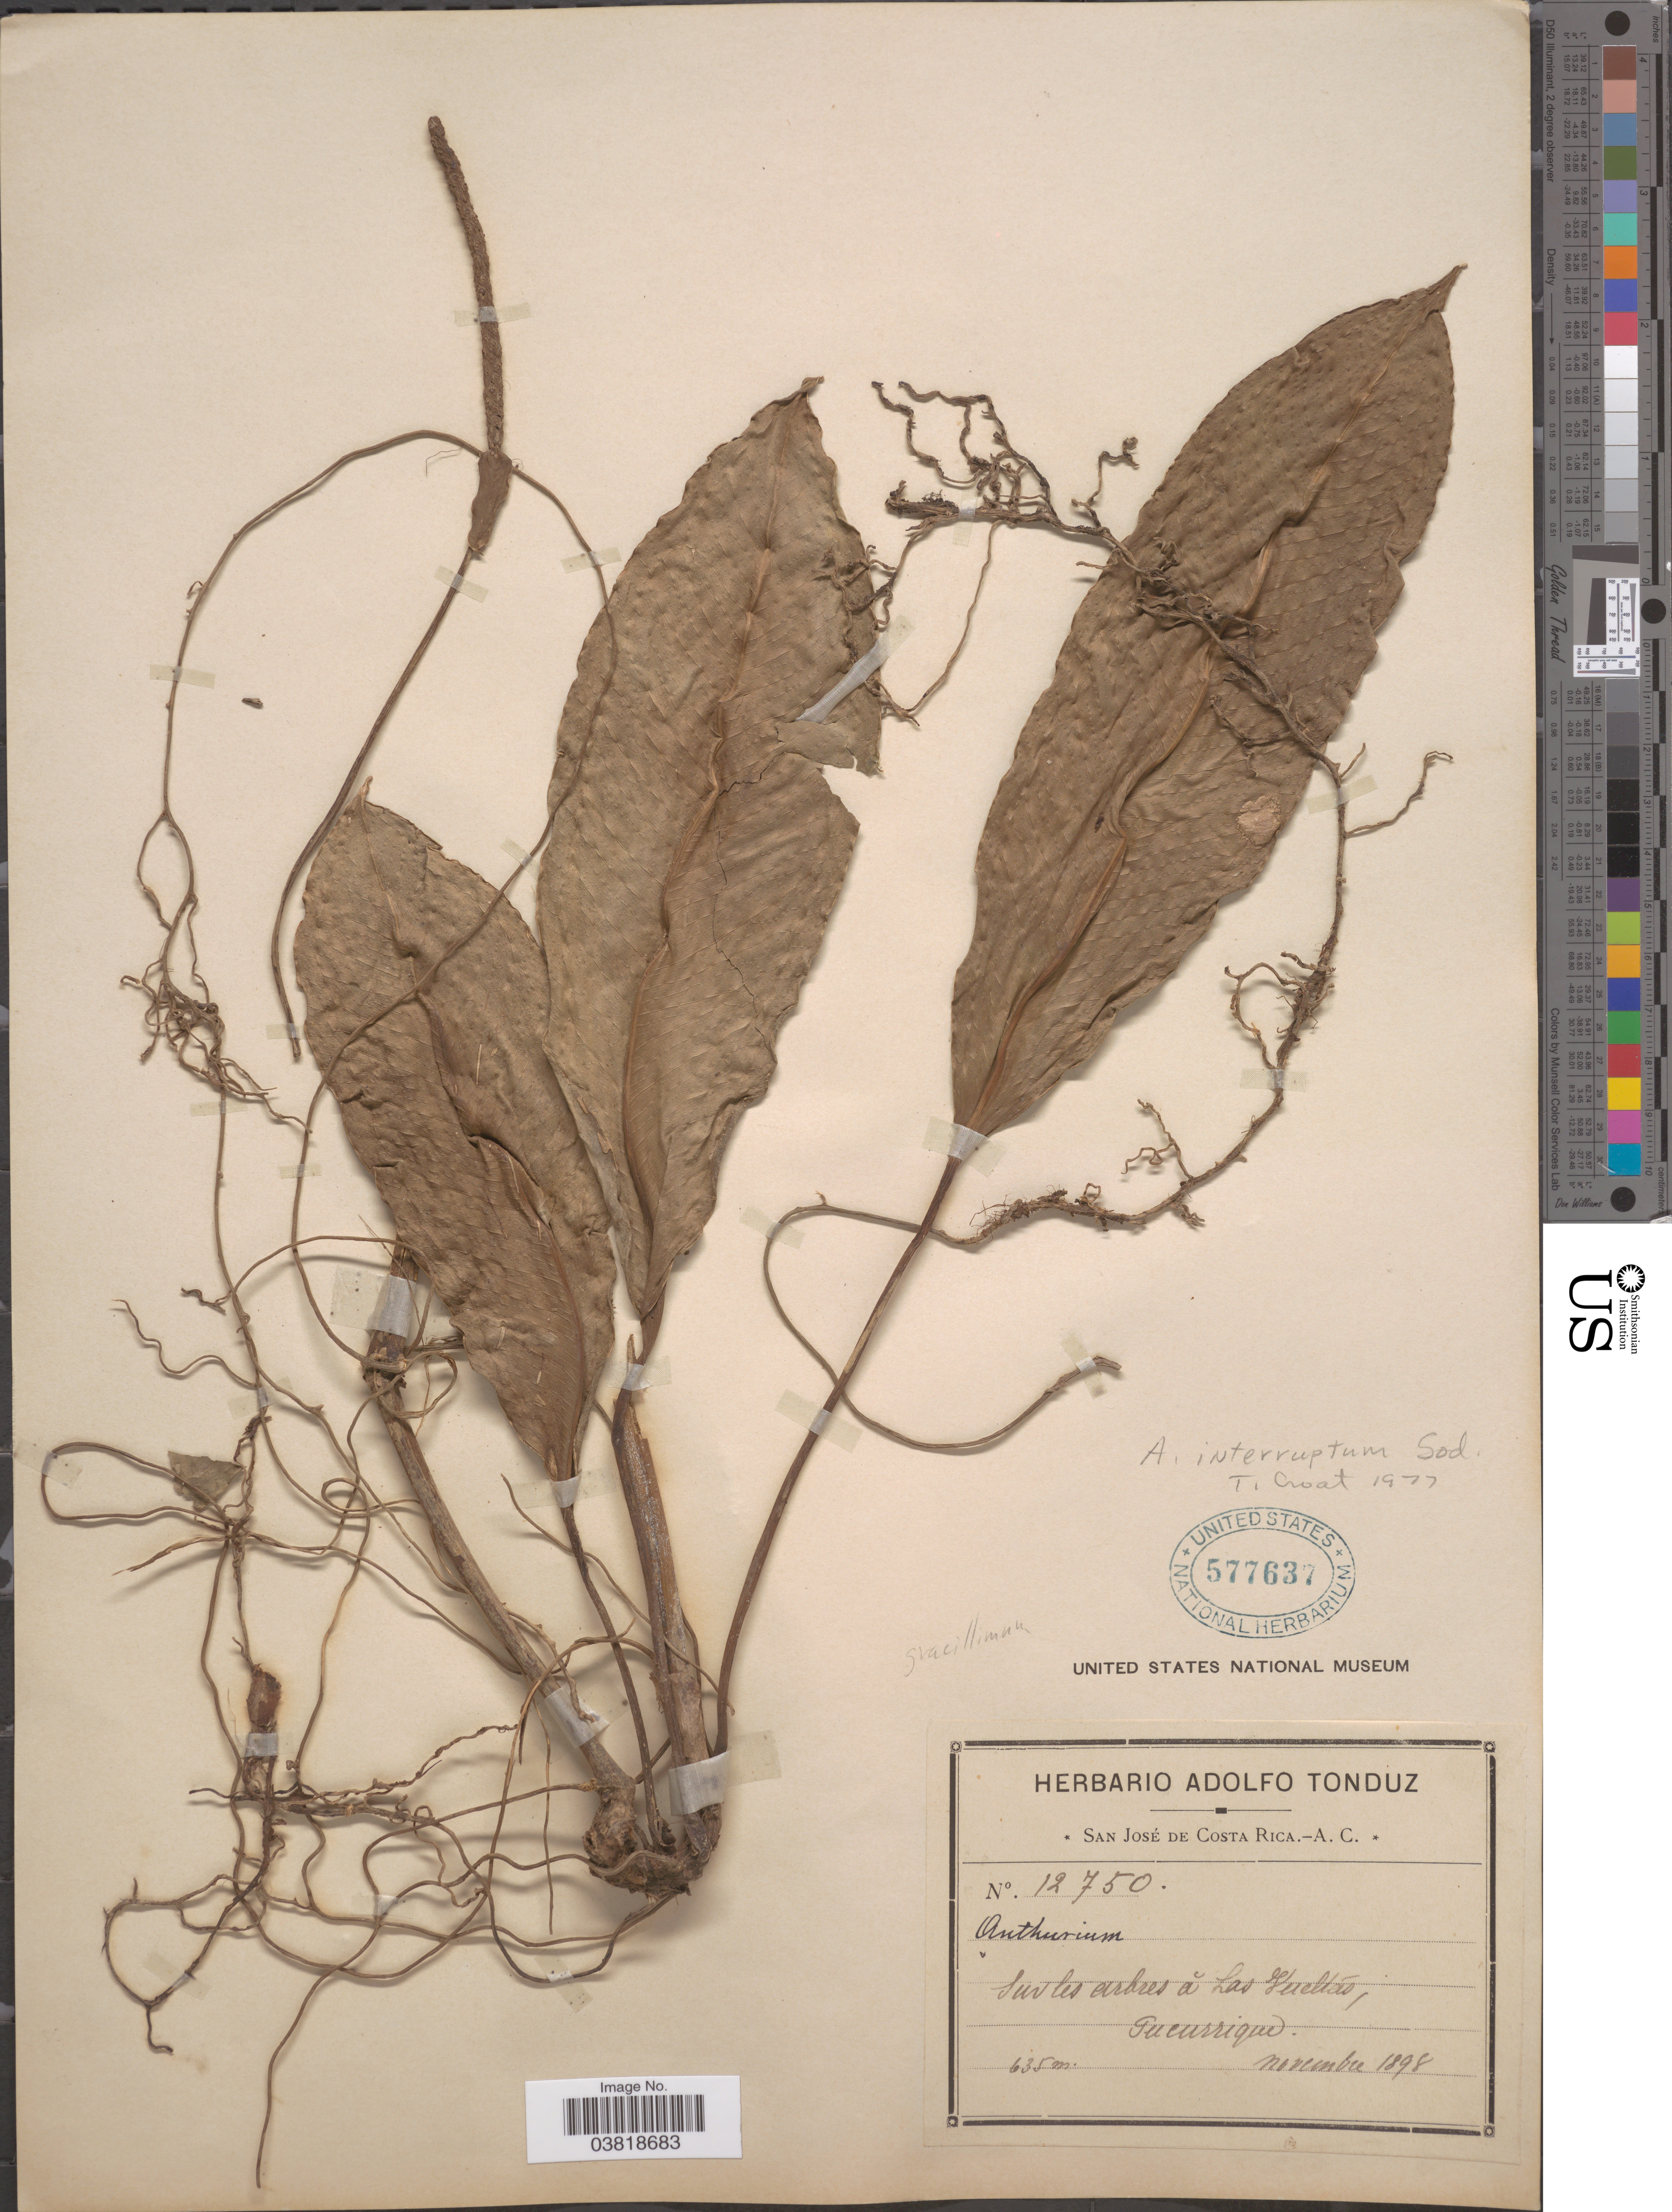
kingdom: Plantae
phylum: Tracheophyta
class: Liliopsida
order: Alismatales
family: Araceae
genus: Anthurium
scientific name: Anthurium interruptum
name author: Sodiro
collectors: ex Herb. Adolfo Tonduz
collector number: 12750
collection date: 1898-11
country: Costa Rica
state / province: San José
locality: Sur les arbres a Las Vueltas, Tucurrique.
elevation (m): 635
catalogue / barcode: US 577637